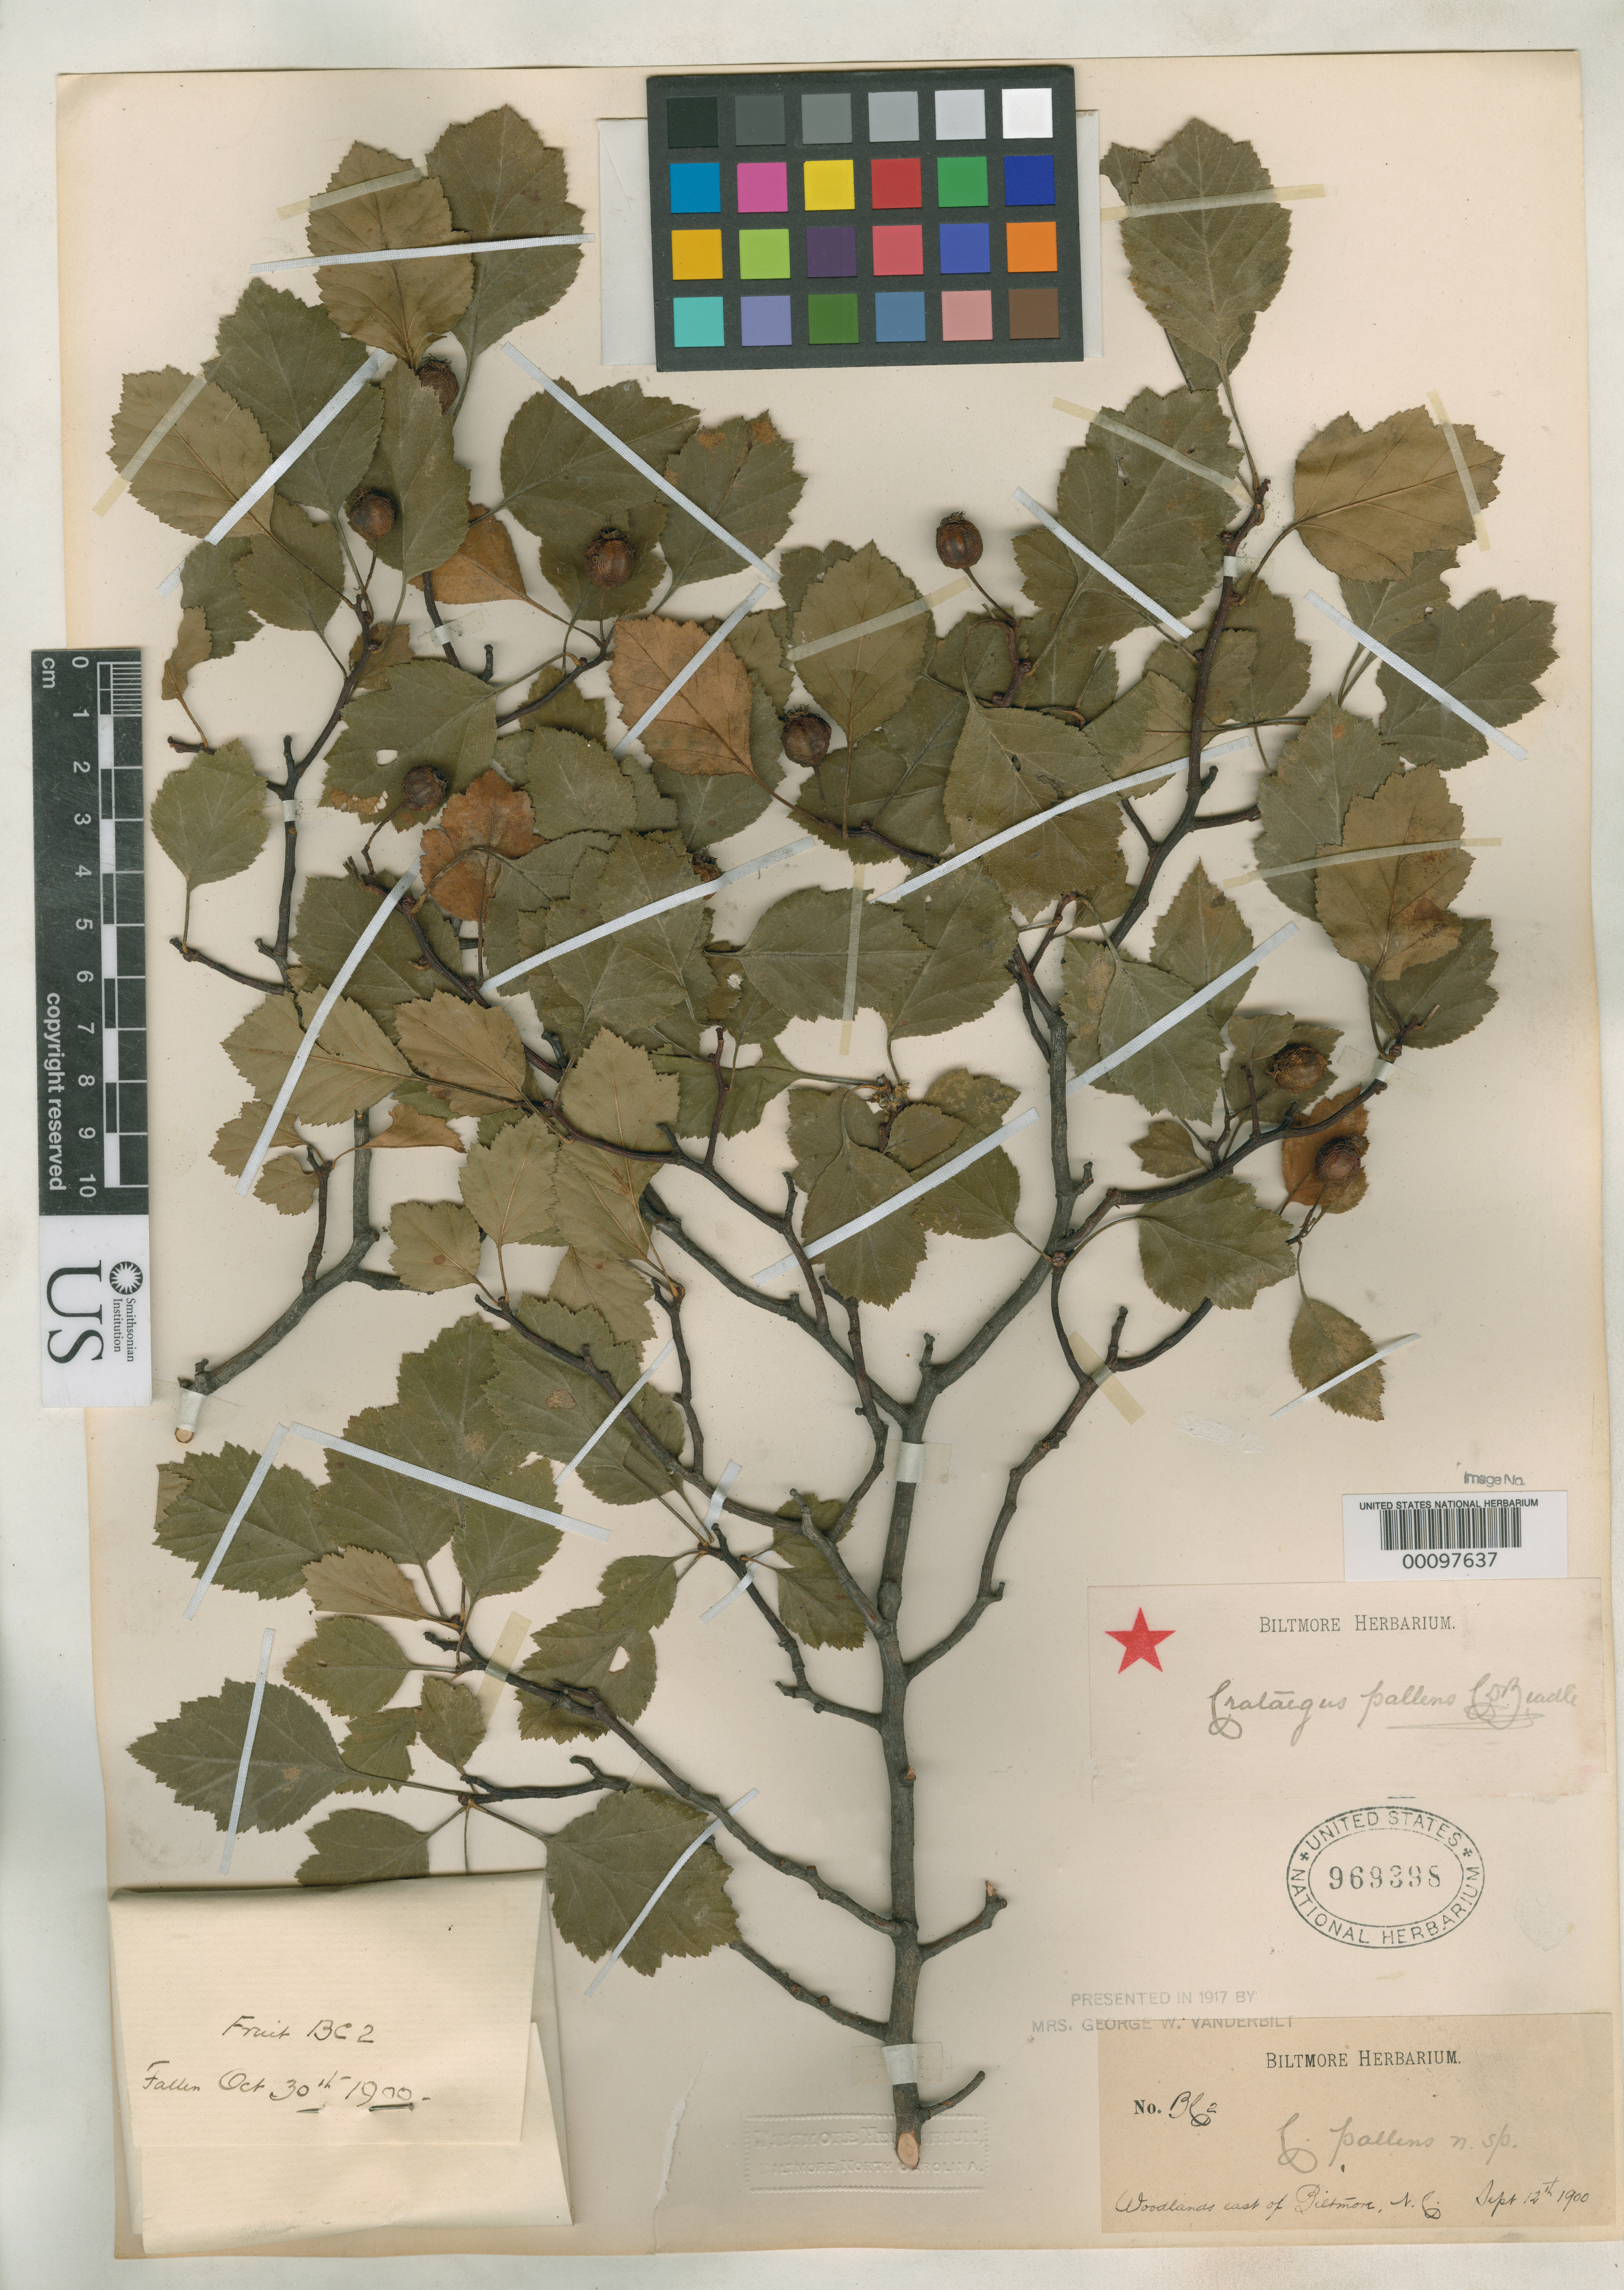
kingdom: Plantae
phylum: Tracheophyta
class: Magnoliopsida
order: Rosales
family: Rosaceae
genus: Crataegus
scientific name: Crataegus pallens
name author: Beadle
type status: Syntype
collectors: ex herb. Biltmore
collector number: B 2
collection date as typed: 12 Sep 1900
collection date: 1900-09-12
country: United States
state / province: North Carolina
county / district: Buncombe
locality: Near Biltmore.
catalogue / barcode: US 969398